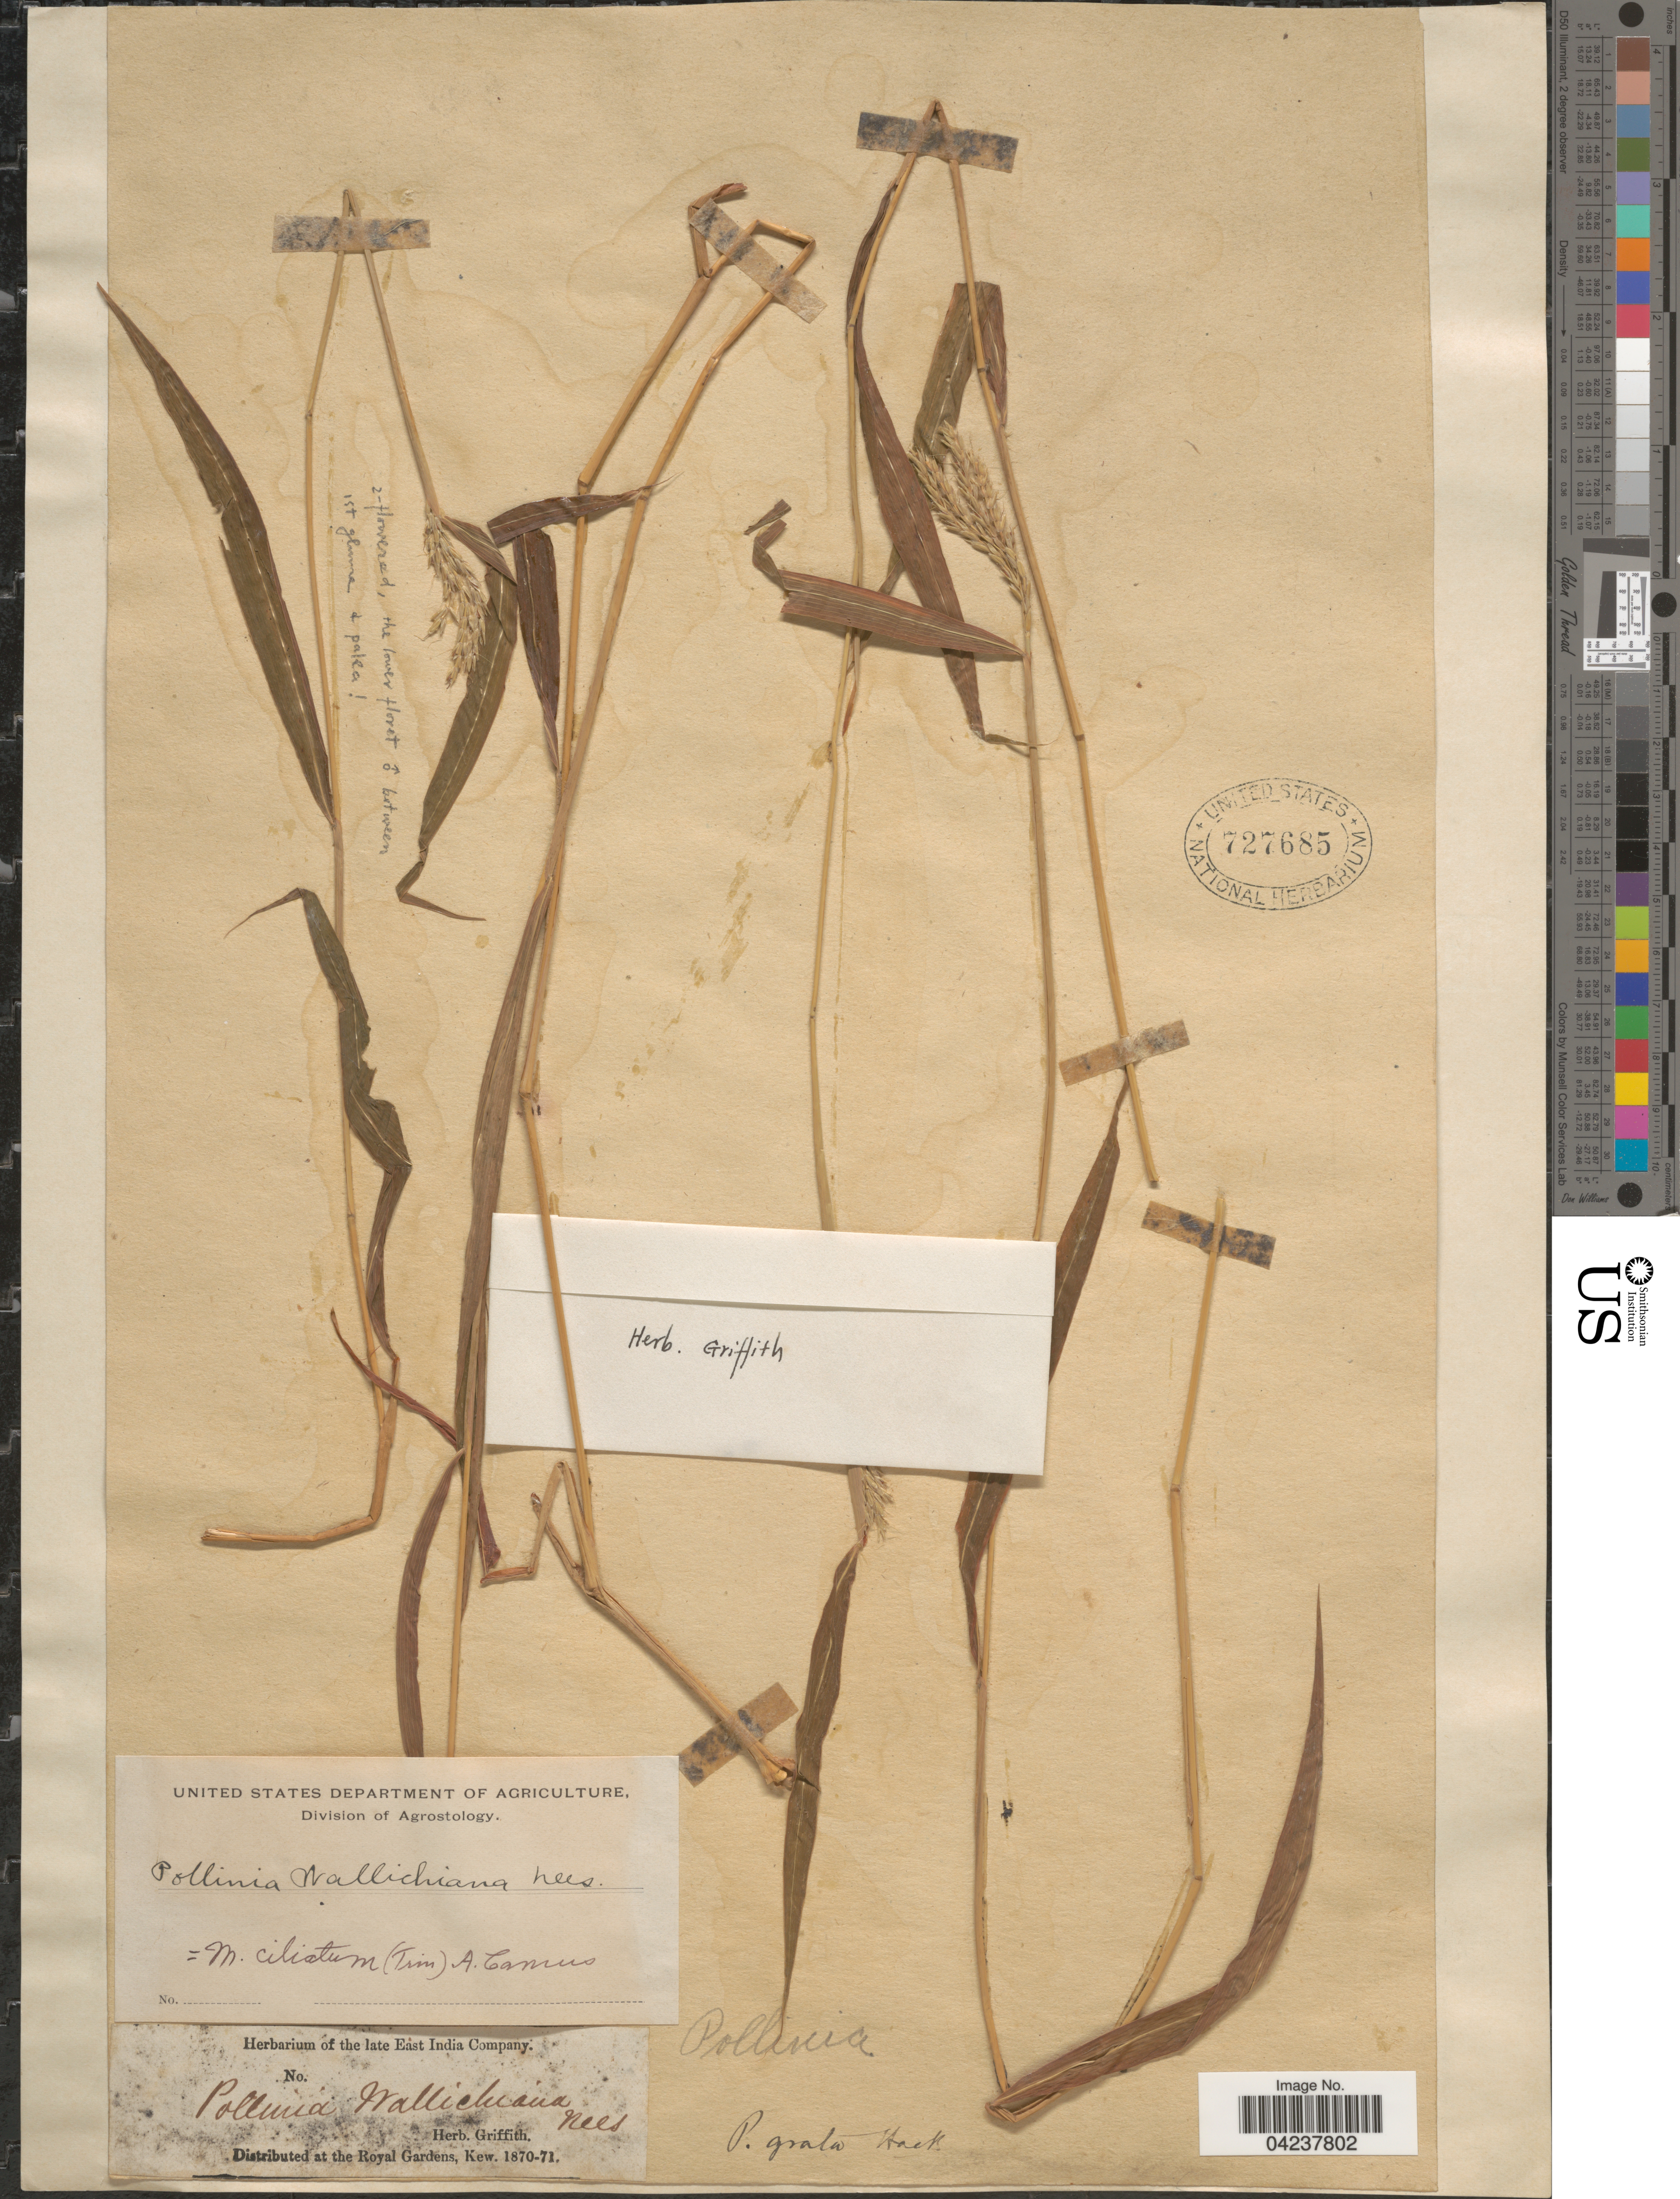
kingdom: Plantae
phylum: Tracheophyta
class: Liliopsida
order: Poales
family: Poaceae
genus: Microstegium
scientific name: Microstegium ciliatum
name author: (Trin.) A. Camus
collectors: ex herb. Griffith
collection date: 1870/1871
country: India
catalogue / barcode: US 727685